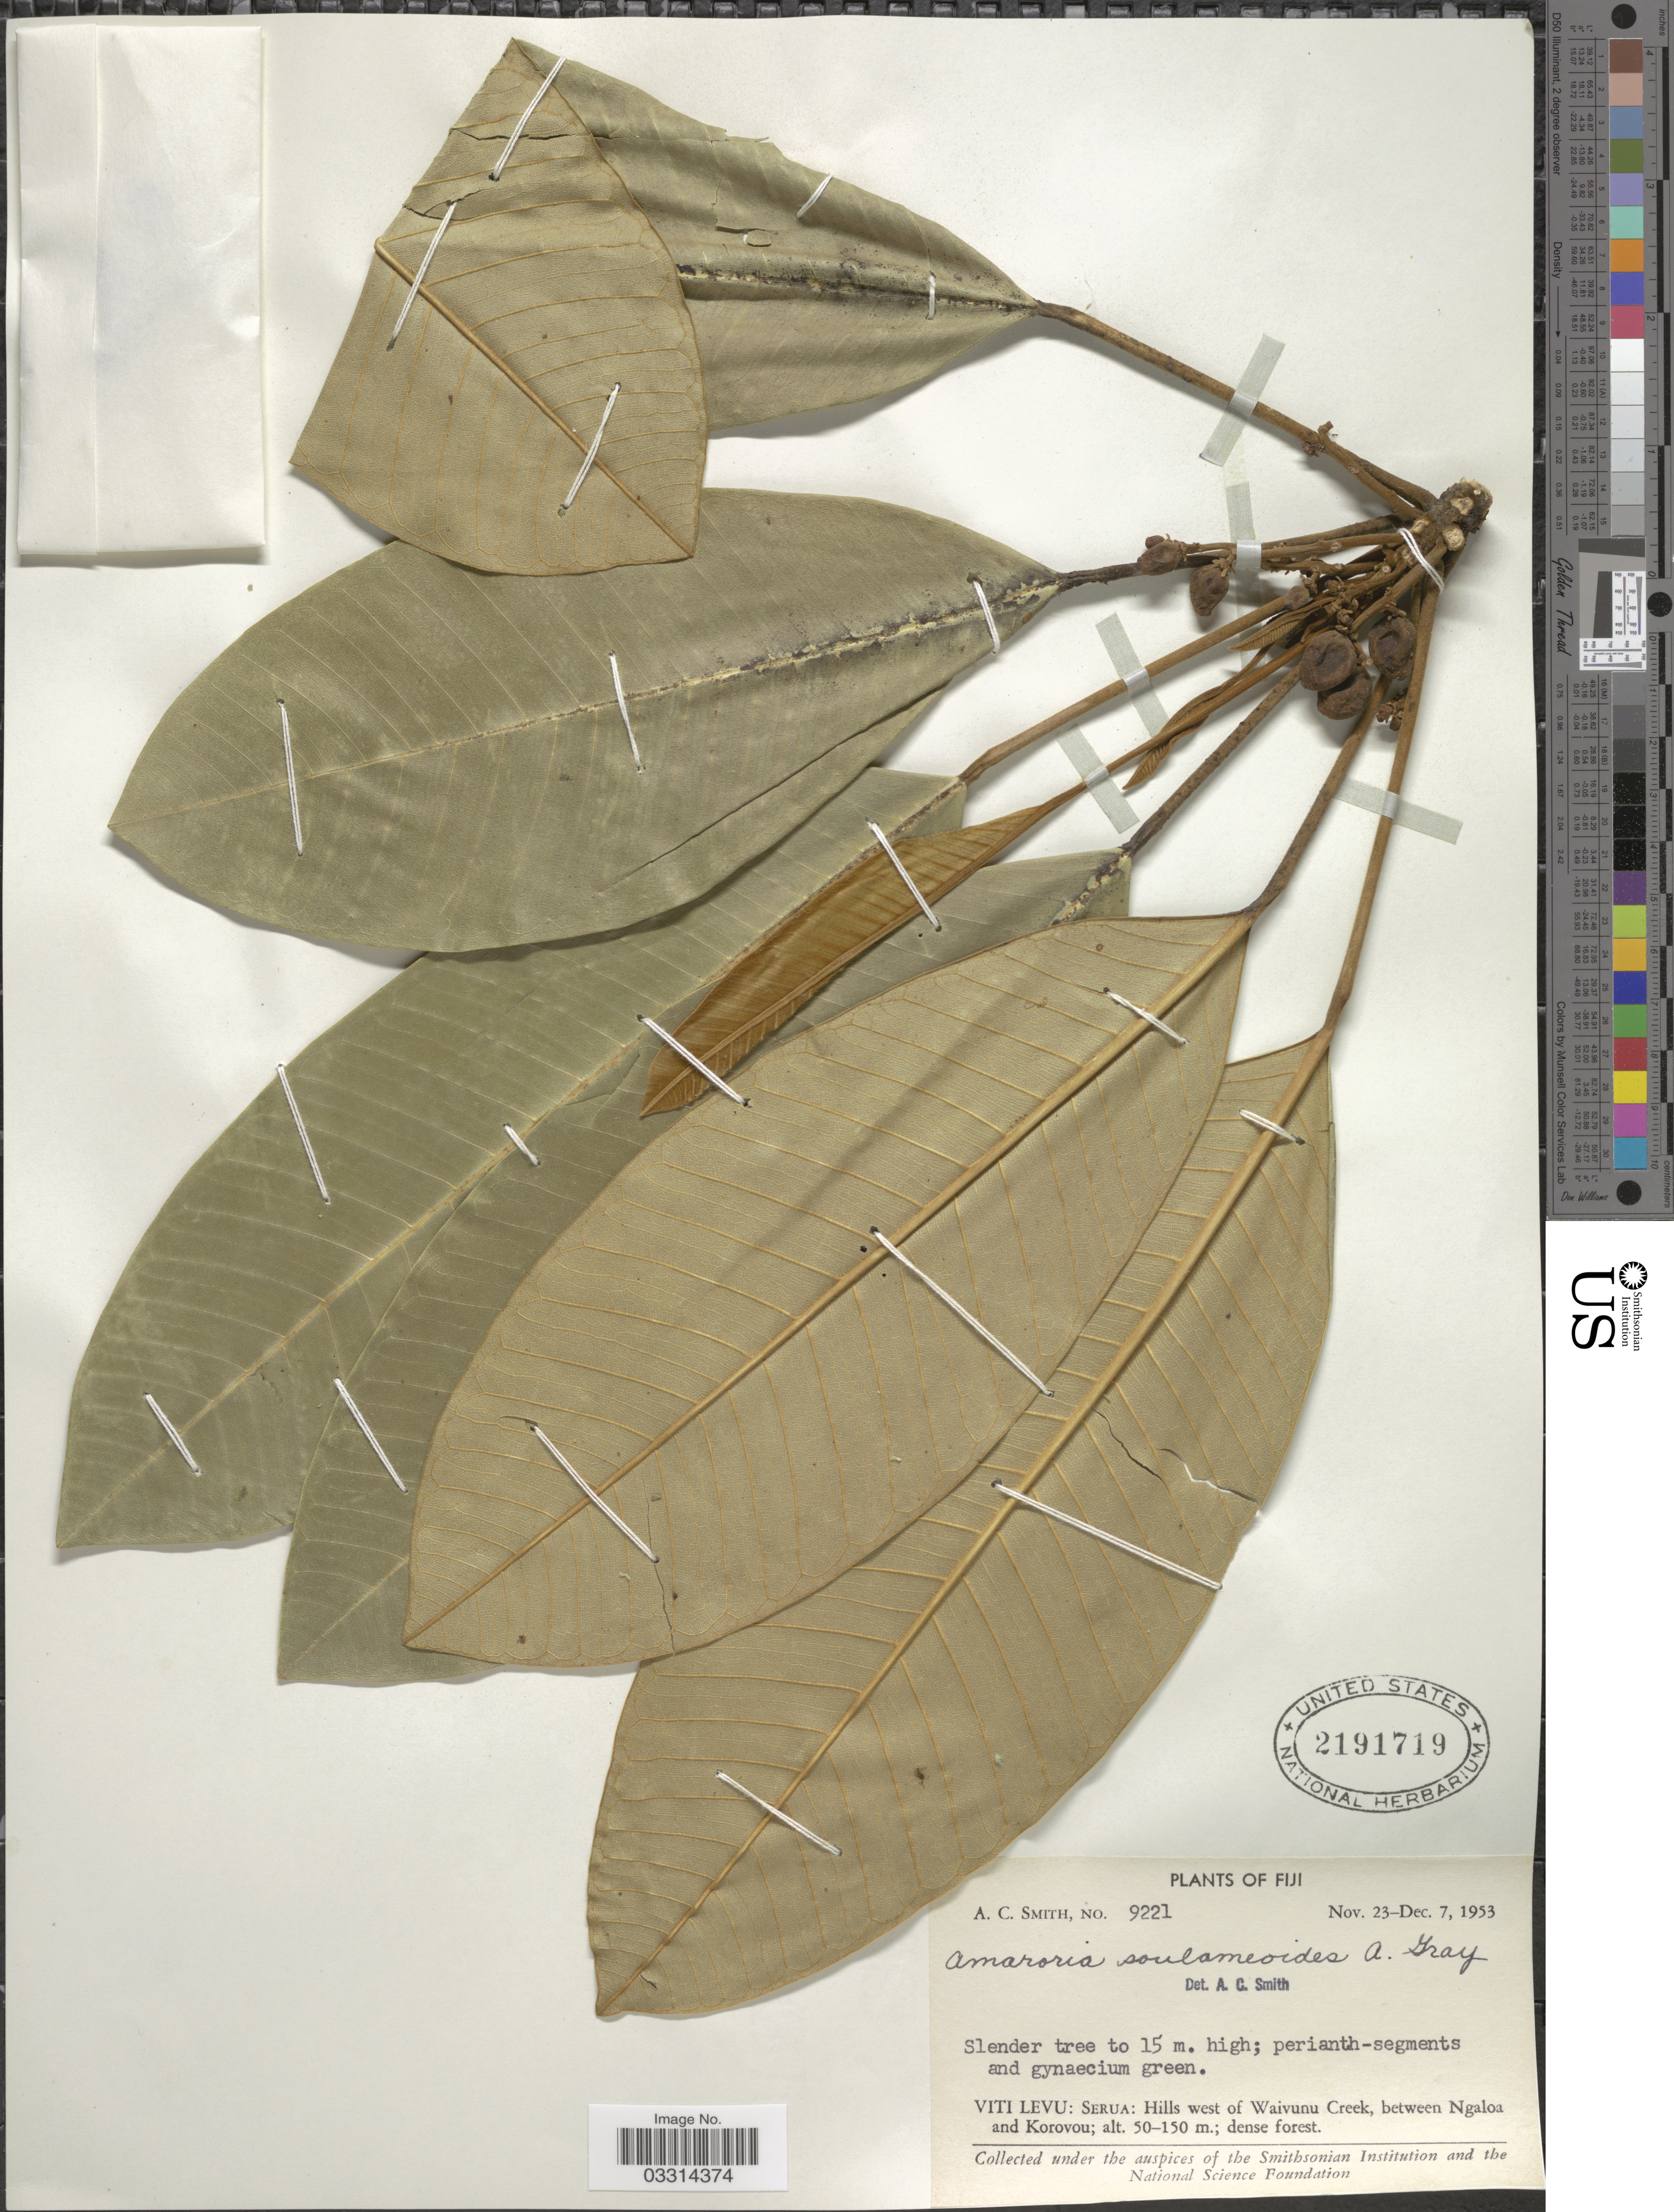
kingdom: Plantae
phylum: Tracheophyta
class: Magnoliopsida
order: Sapindales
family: Simaroubaceae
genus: Soulamea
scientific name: Soulamea soulameoides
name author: (A. Gray) Noot.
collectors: A. C. Smith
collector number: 9221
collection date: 1953-11-23/1953-12-07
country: Fiji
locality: Viti Levu: Serua: Hills west of Waivunu Creek, between Ngaloa and Korovou.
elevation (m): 50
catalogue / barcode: US 2191719